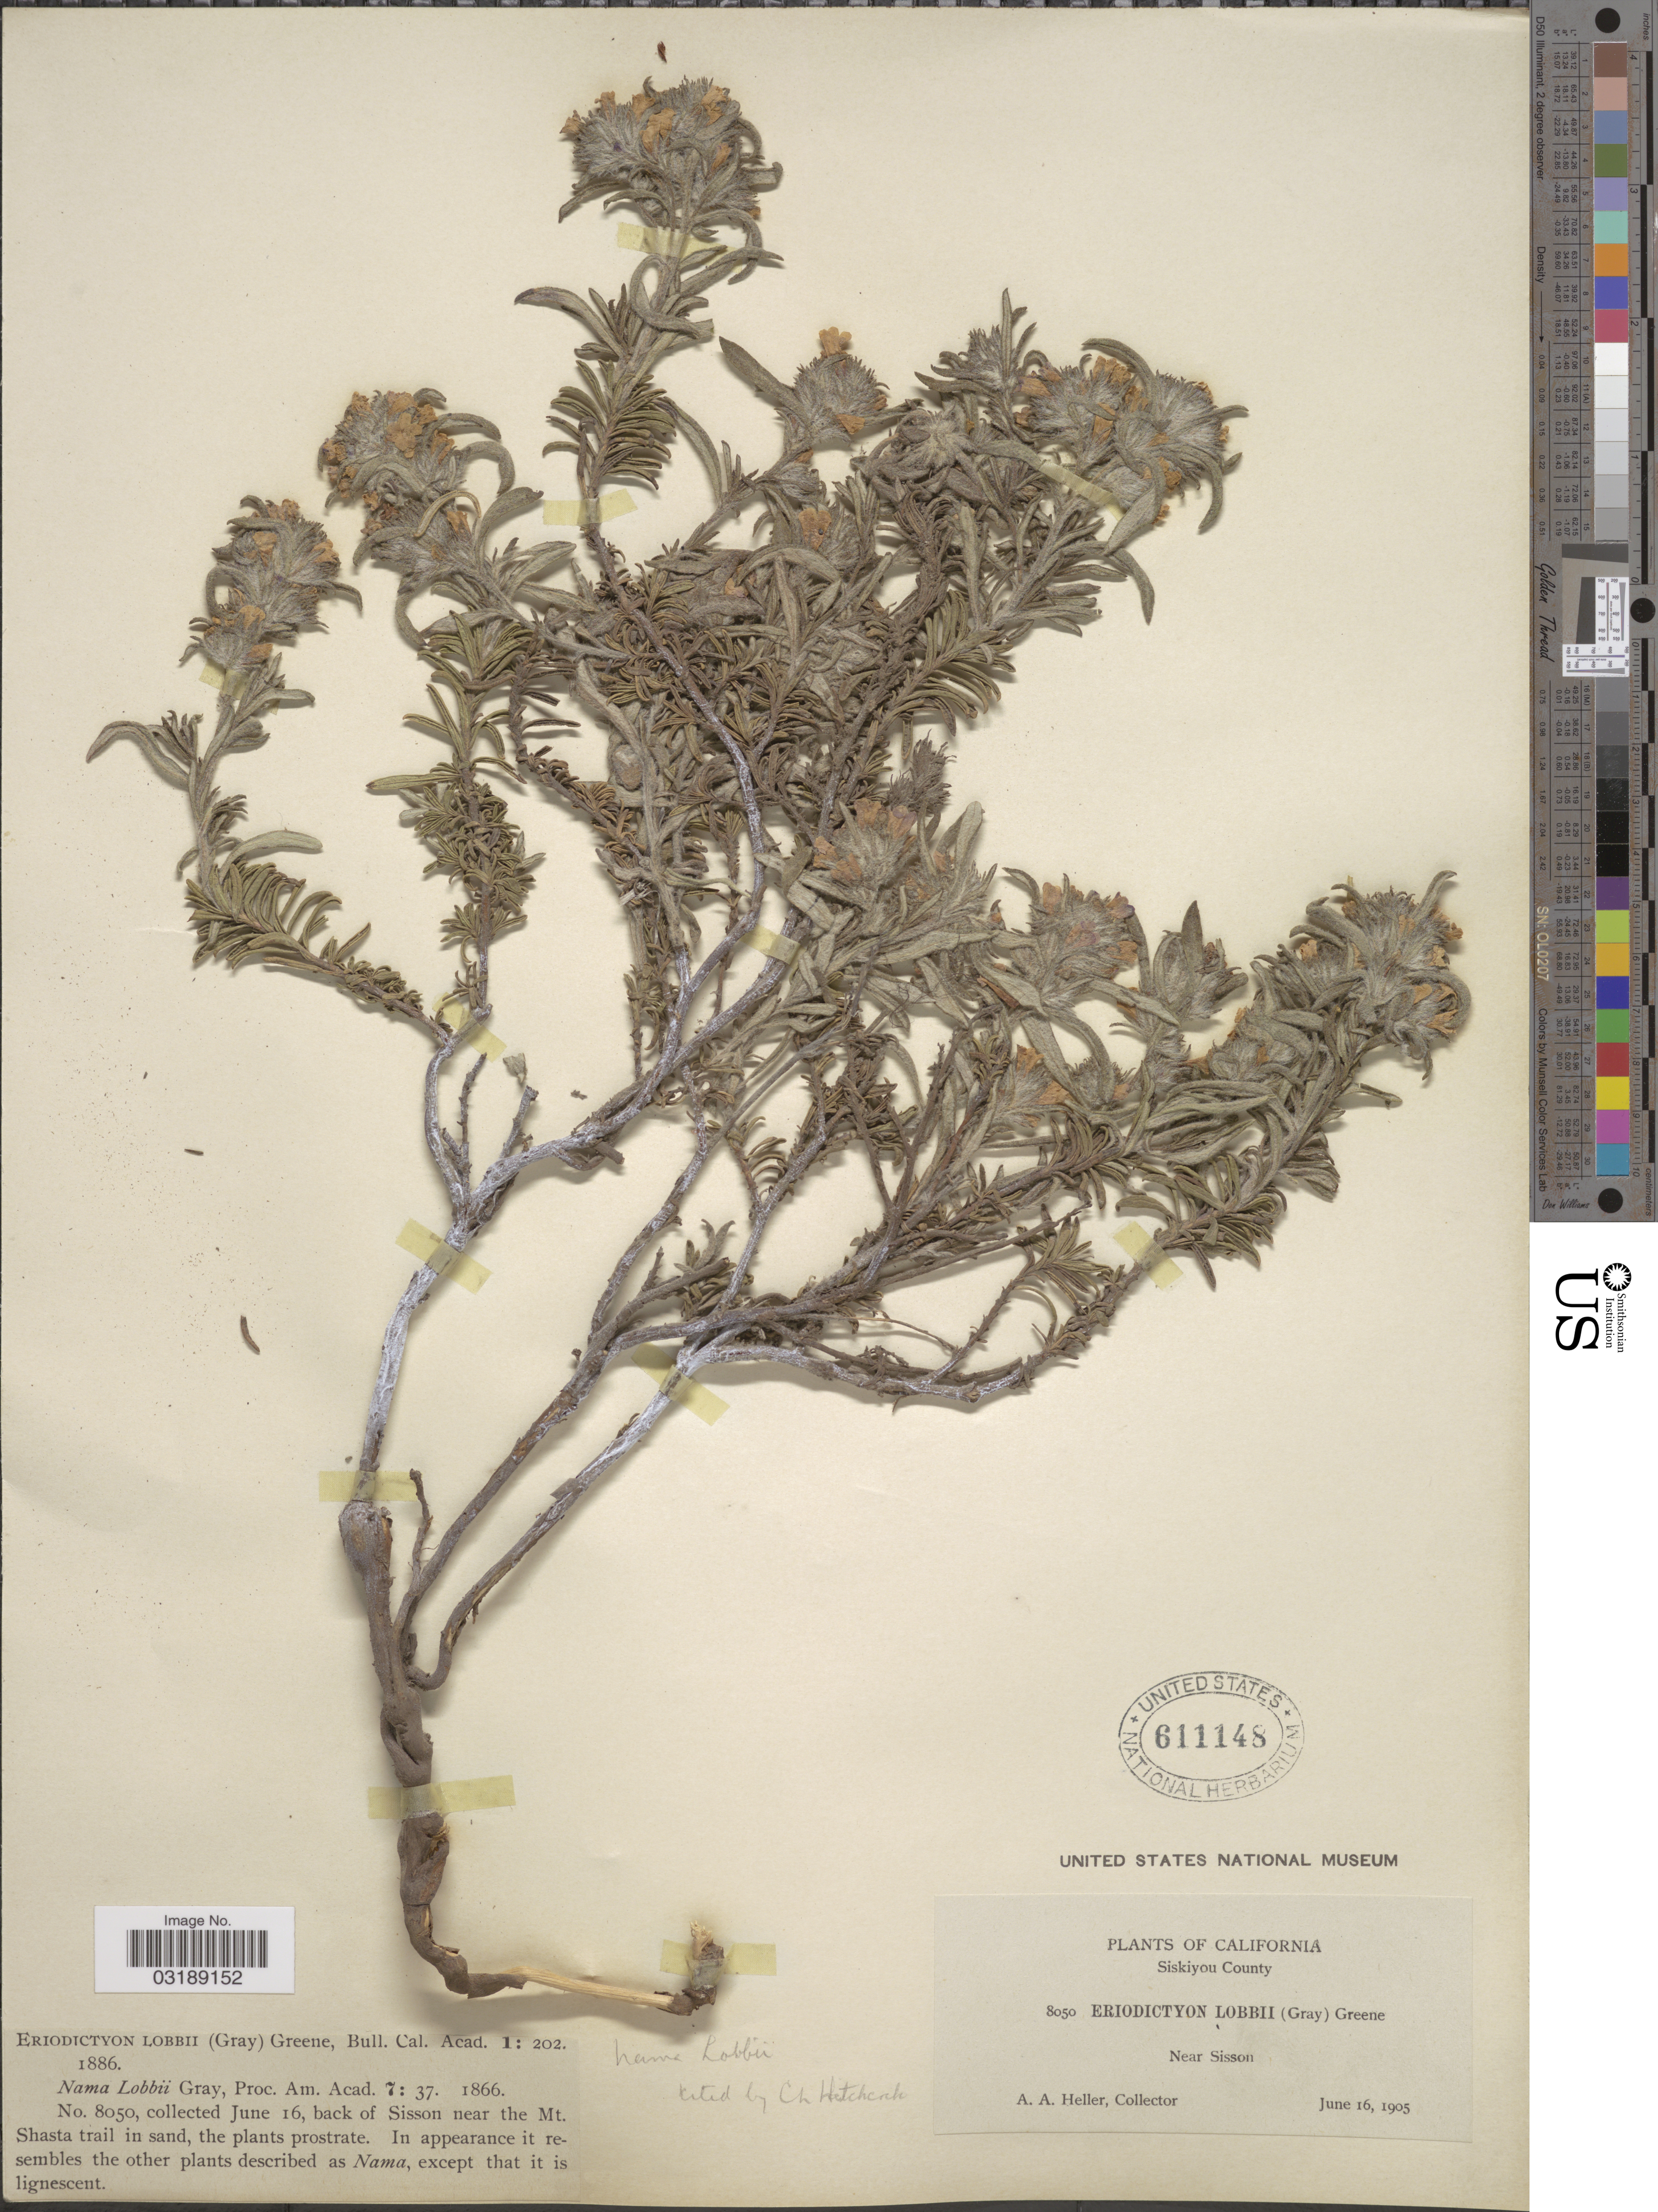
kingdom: Plantae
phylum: Tracheophyta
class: Magnoliopsida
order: Boraginales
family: Namaceae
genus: Nama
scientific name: Nama lobbii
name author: A. Gray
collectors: A. A. Heller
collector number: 8050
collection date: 1905-06-16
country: United States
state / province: California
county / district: Siskiyou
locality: Siskiyou County, Near Sisson, back of Sisson near the Mt. Shasta trail in sand.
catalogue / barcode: US 611148